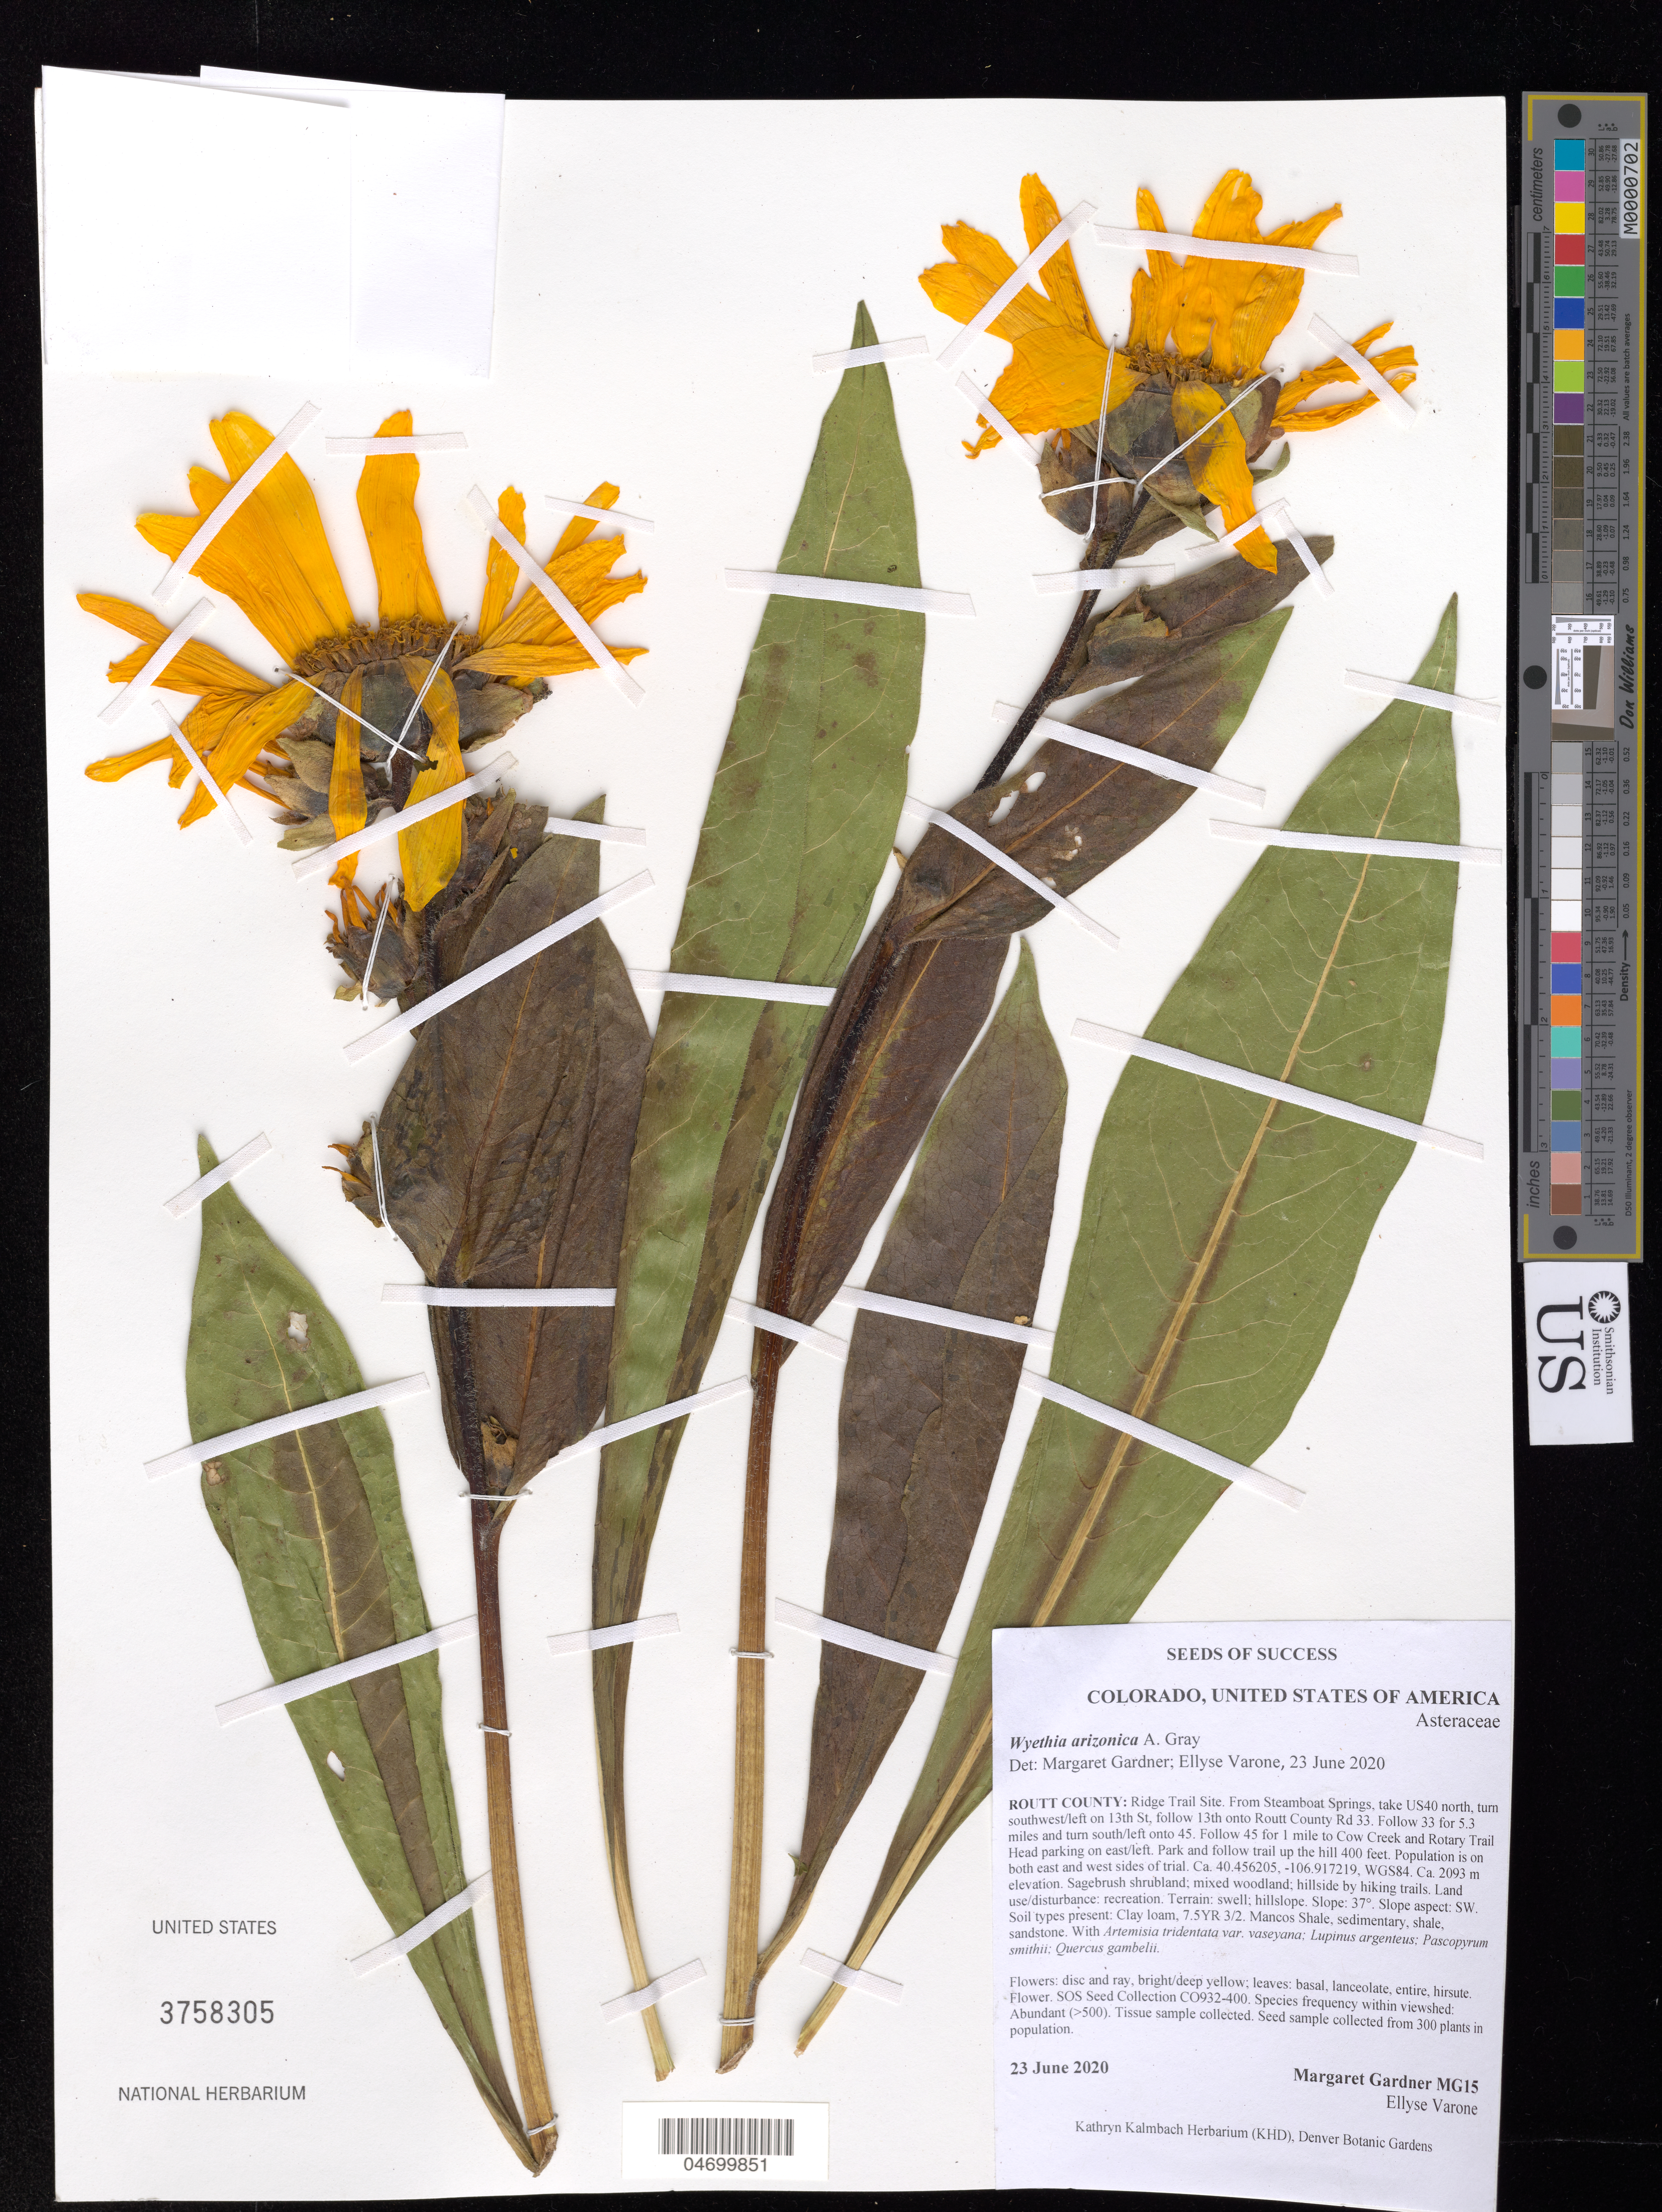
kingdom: Plantae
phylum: Tracheophyta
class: Magnoliopsida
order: Asterales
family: Asteraceae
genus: Wyethia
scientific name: Wyethia arizonica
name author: A. Gray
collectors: M. Gardner & E. Varone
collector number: MG15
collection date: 2020-06-23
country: United States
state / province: Colorado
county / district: Routt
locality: Ridge Trail Site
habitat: Sagebrush shrubland, mixed woodland. hillside by hiking trails. Clay loam soil. With Artemisia tridentata, Lupinus argenteus, Quercus gambelii.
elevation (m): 2093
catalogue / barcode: US 3758305